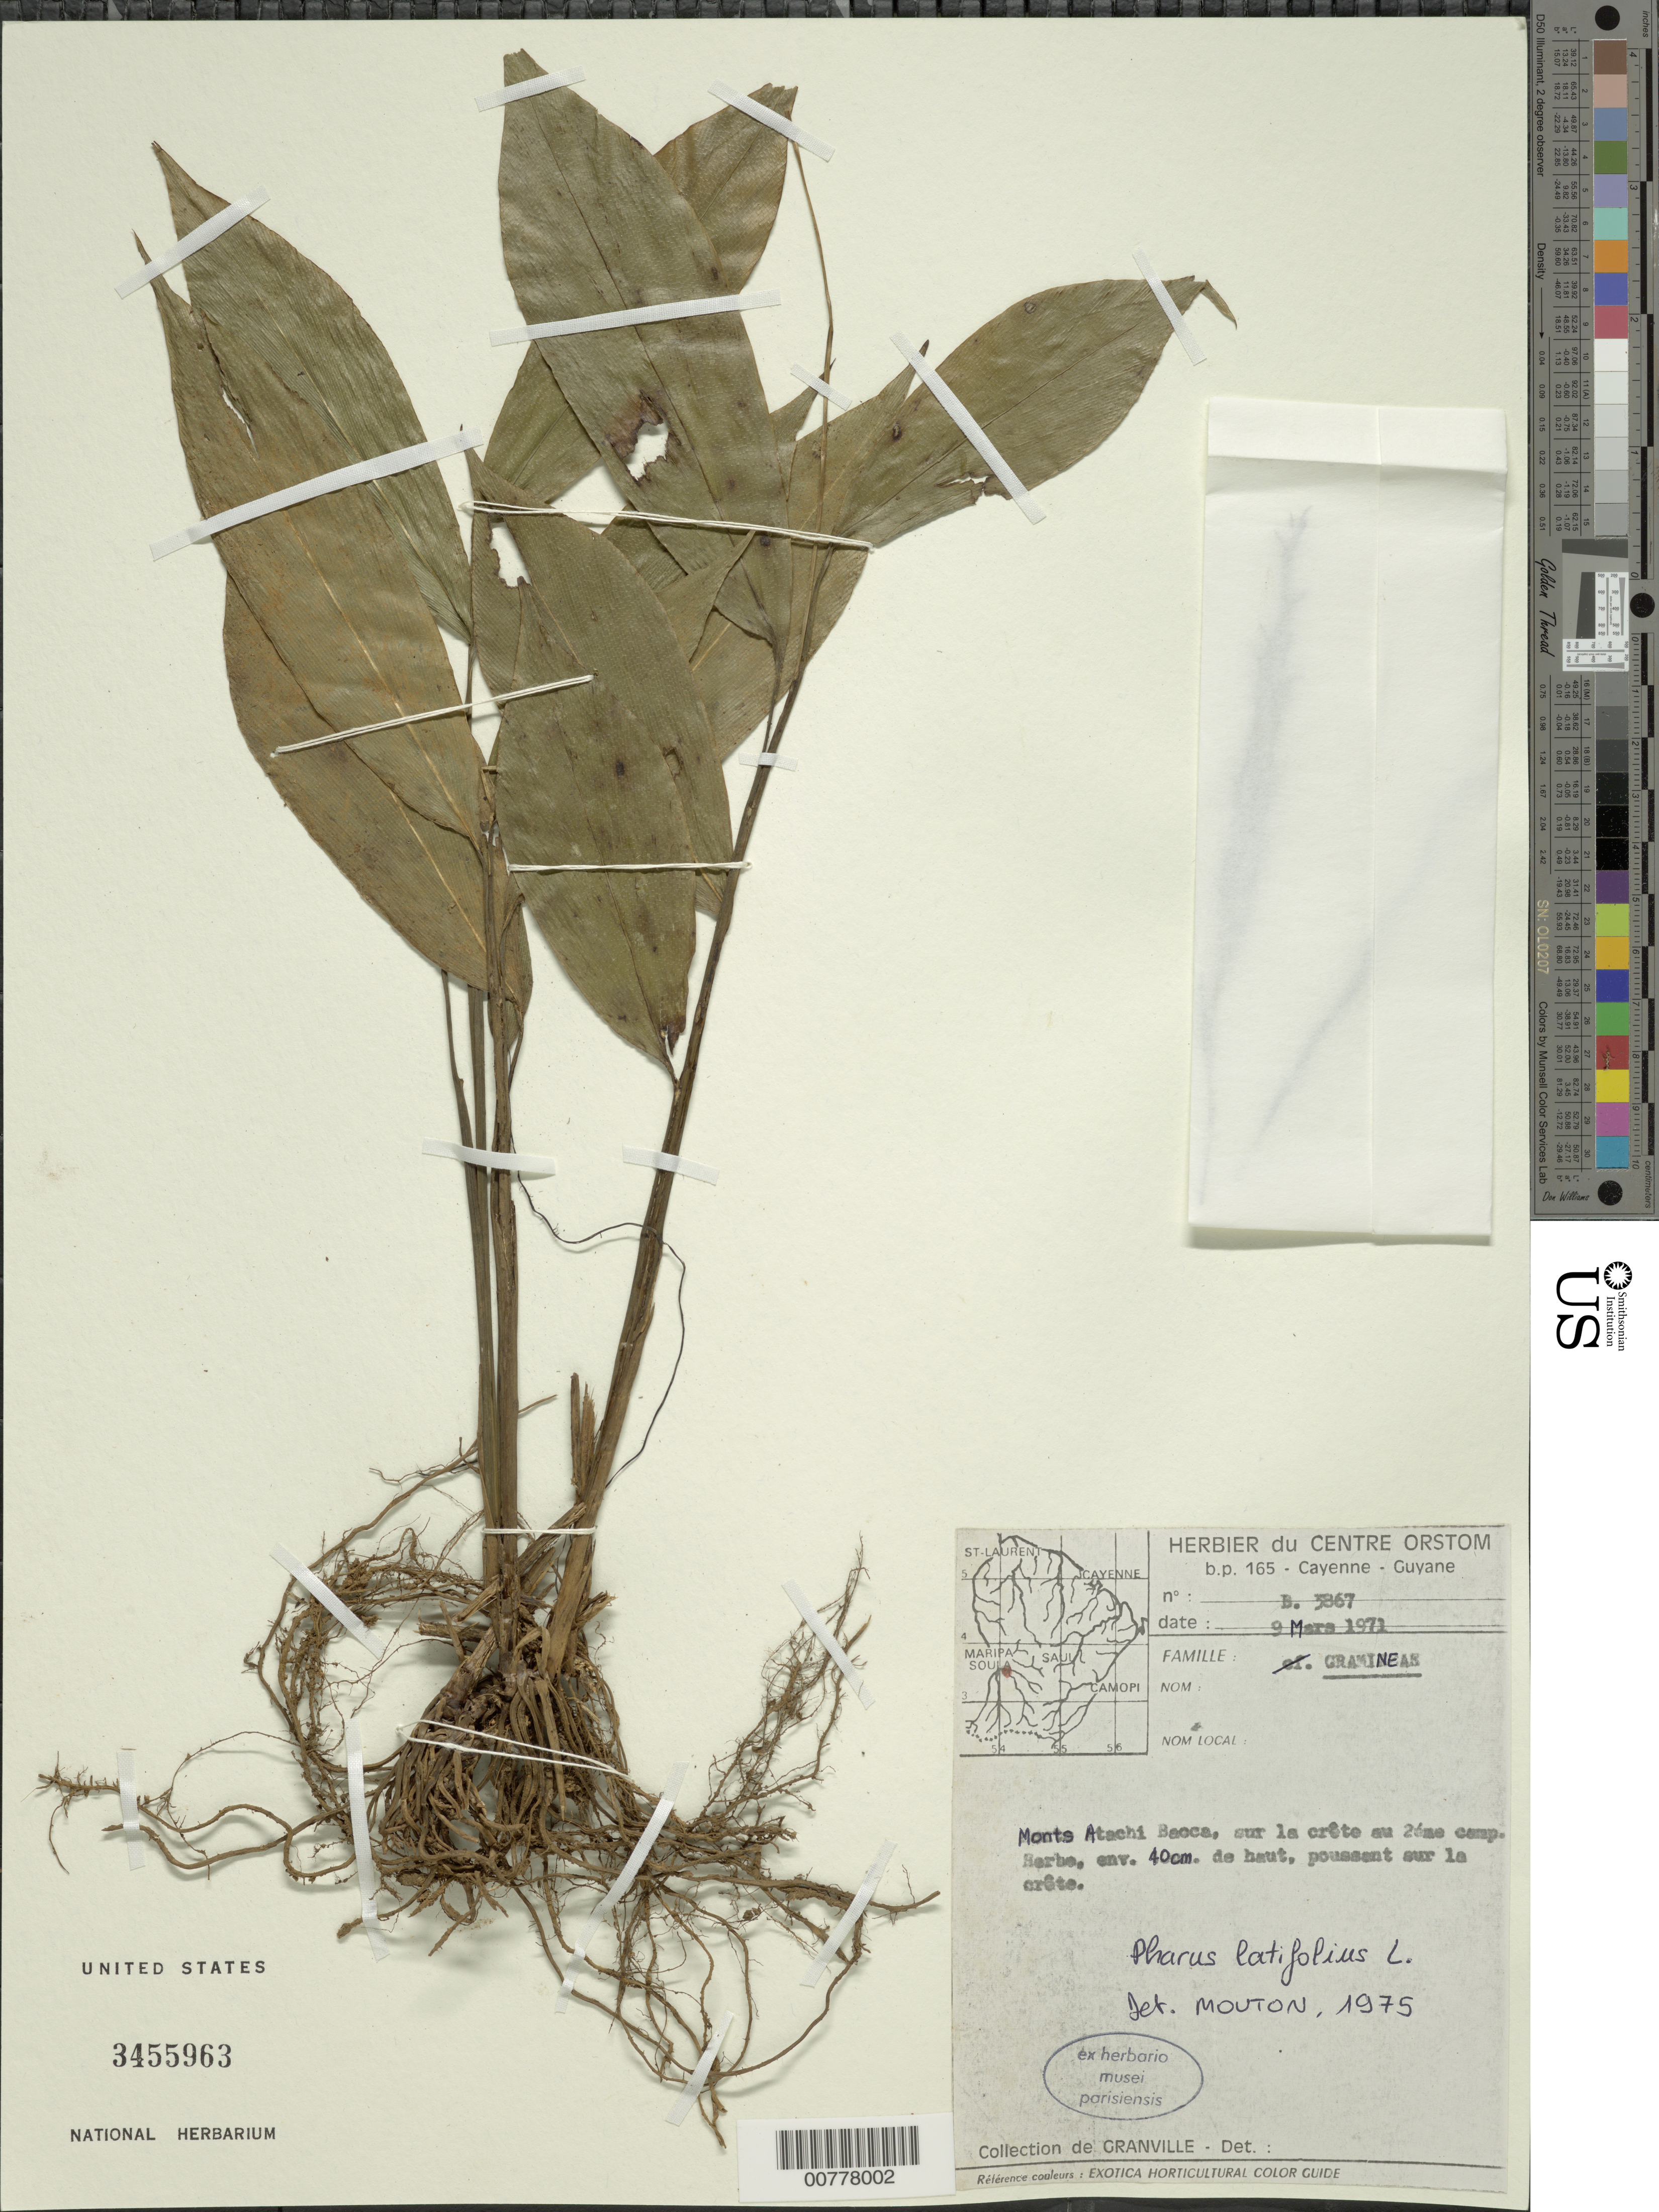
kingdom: Plantae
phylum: Tracheophyta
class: Liliopsida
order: Poales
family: Poaceae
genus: Pharus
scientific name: Pharus latifolius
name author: L.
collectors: J.-J. de Granville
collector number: B3867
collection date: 1971-03-09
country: French Guiana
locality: Mont Atachi Bacca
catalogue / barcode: US 3455963